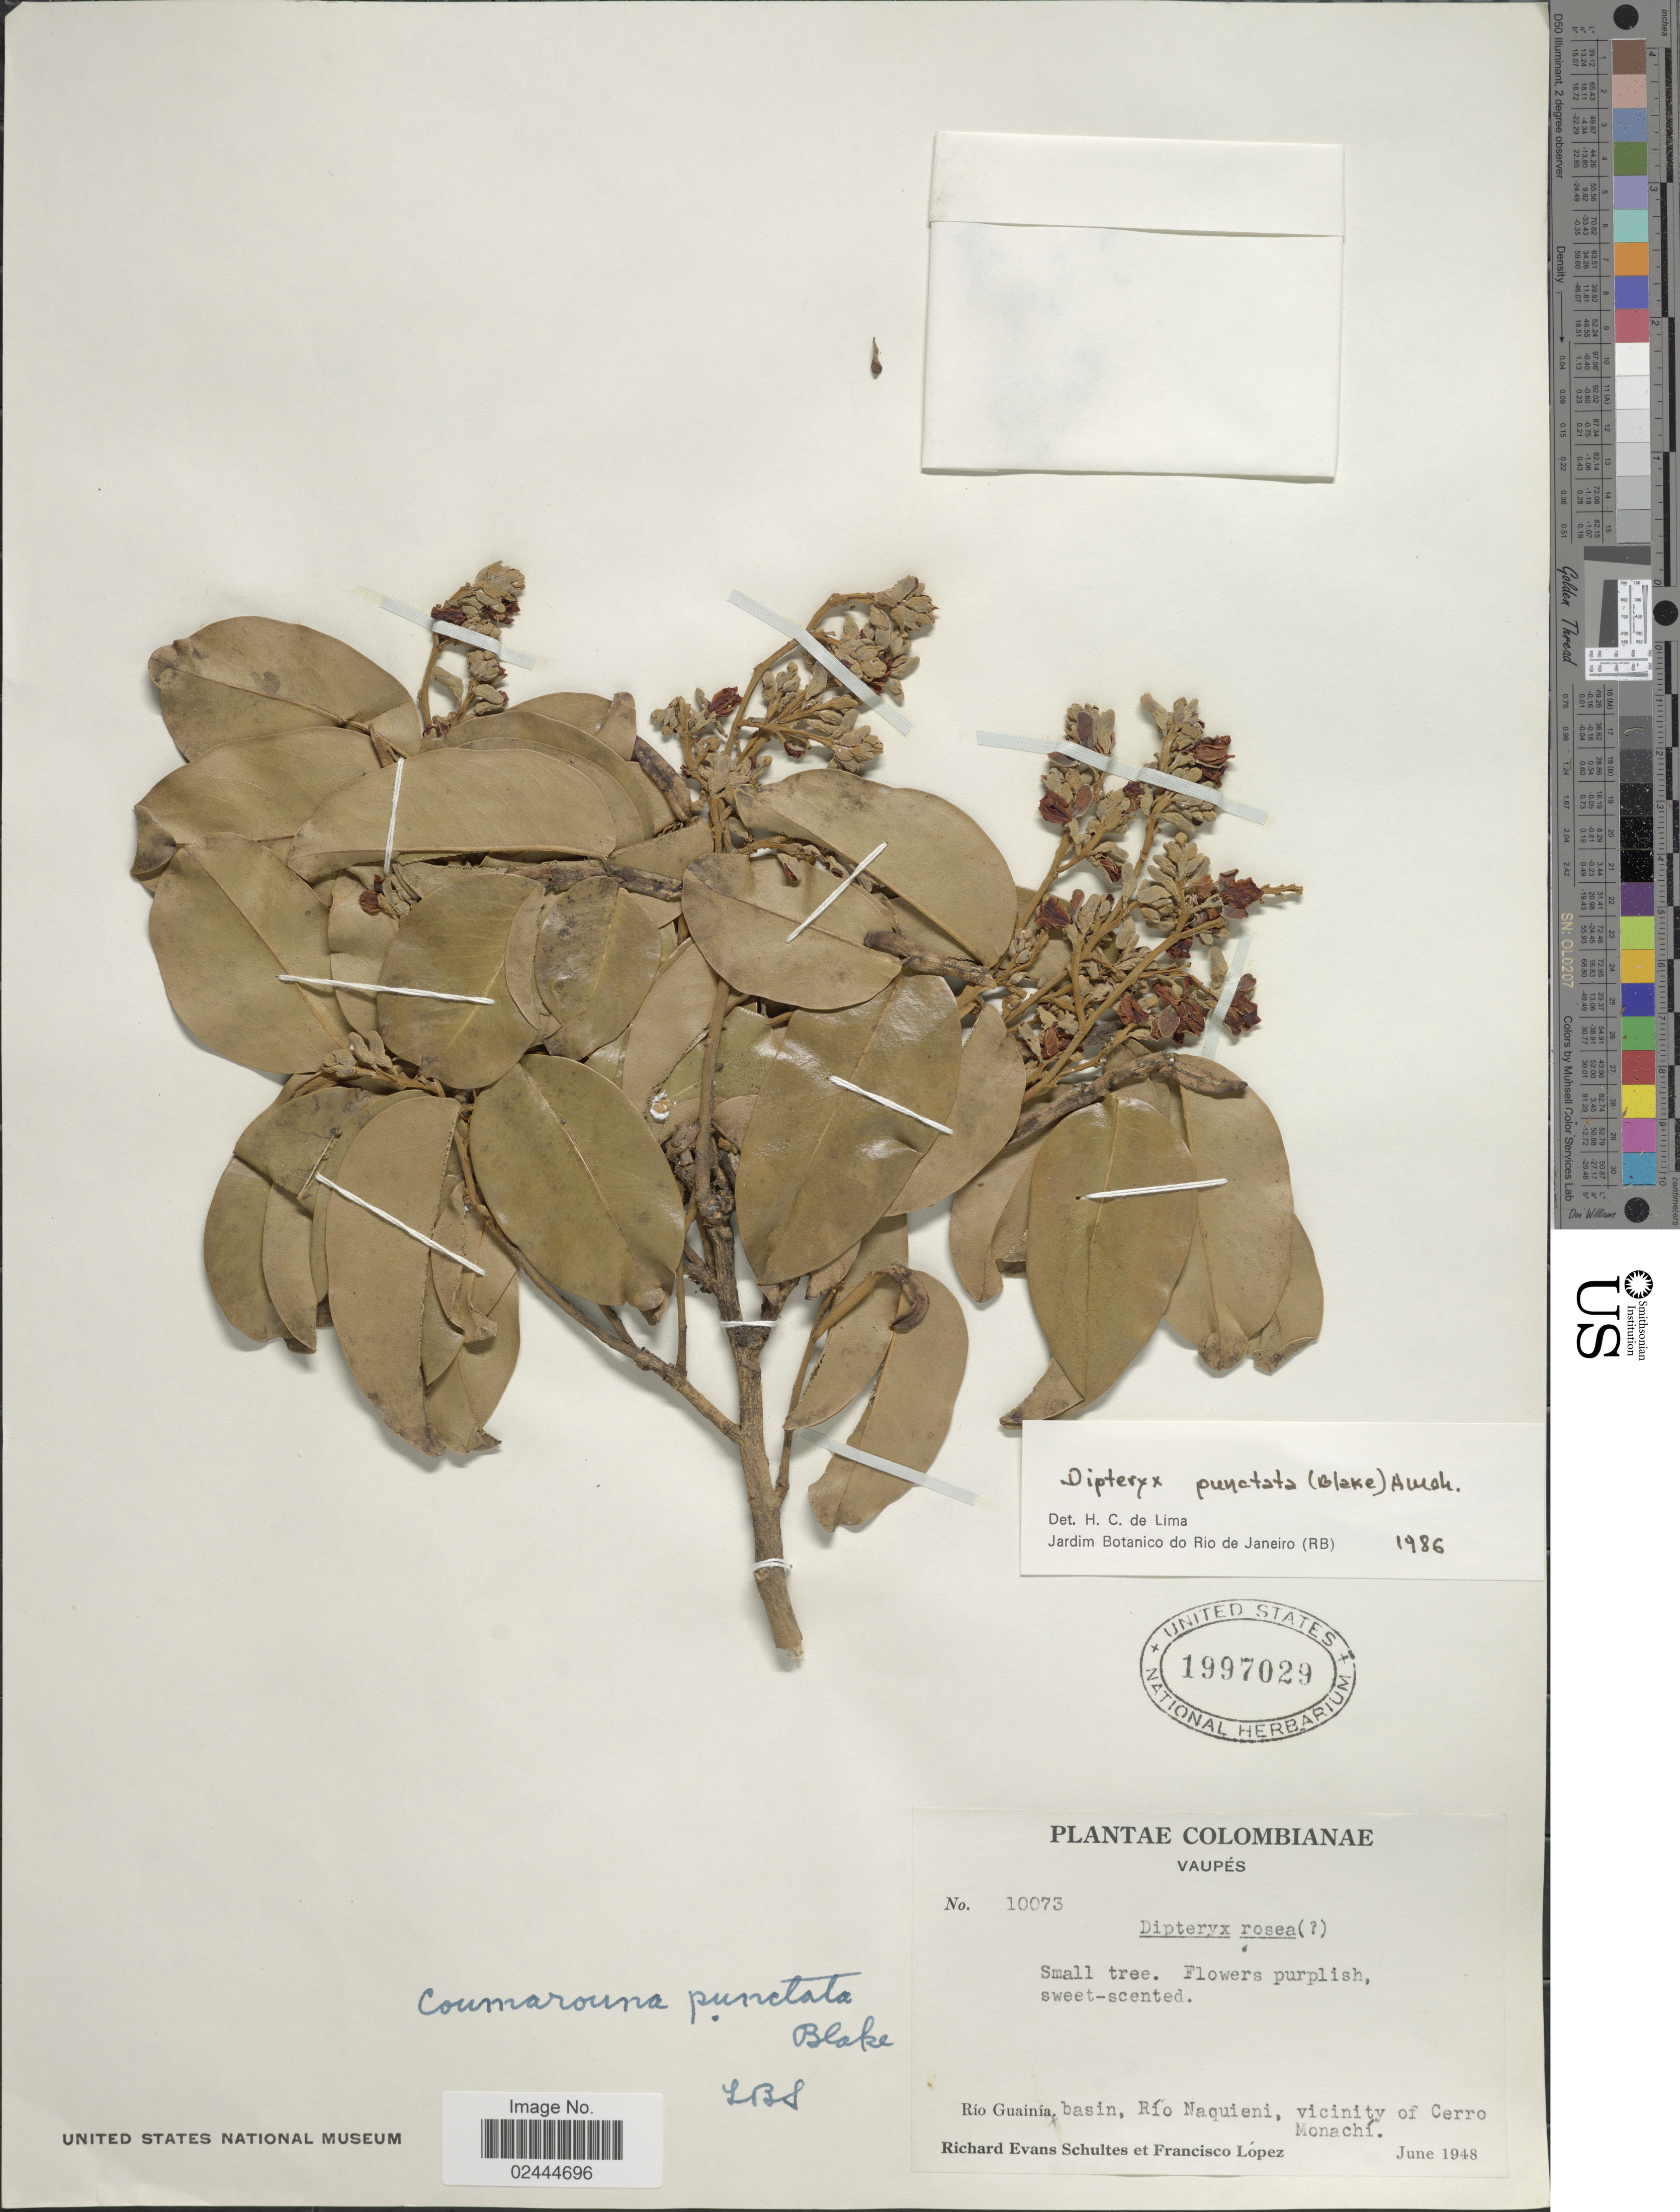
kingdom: Plantae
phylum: Tracheophyta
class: Magnoliopsida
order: Fabales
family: Fabaceae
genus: Dipteryx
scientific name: Dipteryx punctata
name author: (S.F. Blake) Amshoff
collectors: R. E. Schultes & F. Lopéz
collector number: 10073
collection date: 1948-06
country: Colombia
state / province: Vaupés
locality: Río Guainia, basin, Río Naquieni, vicinity of Cerro Monachí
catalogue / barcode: US 1997029